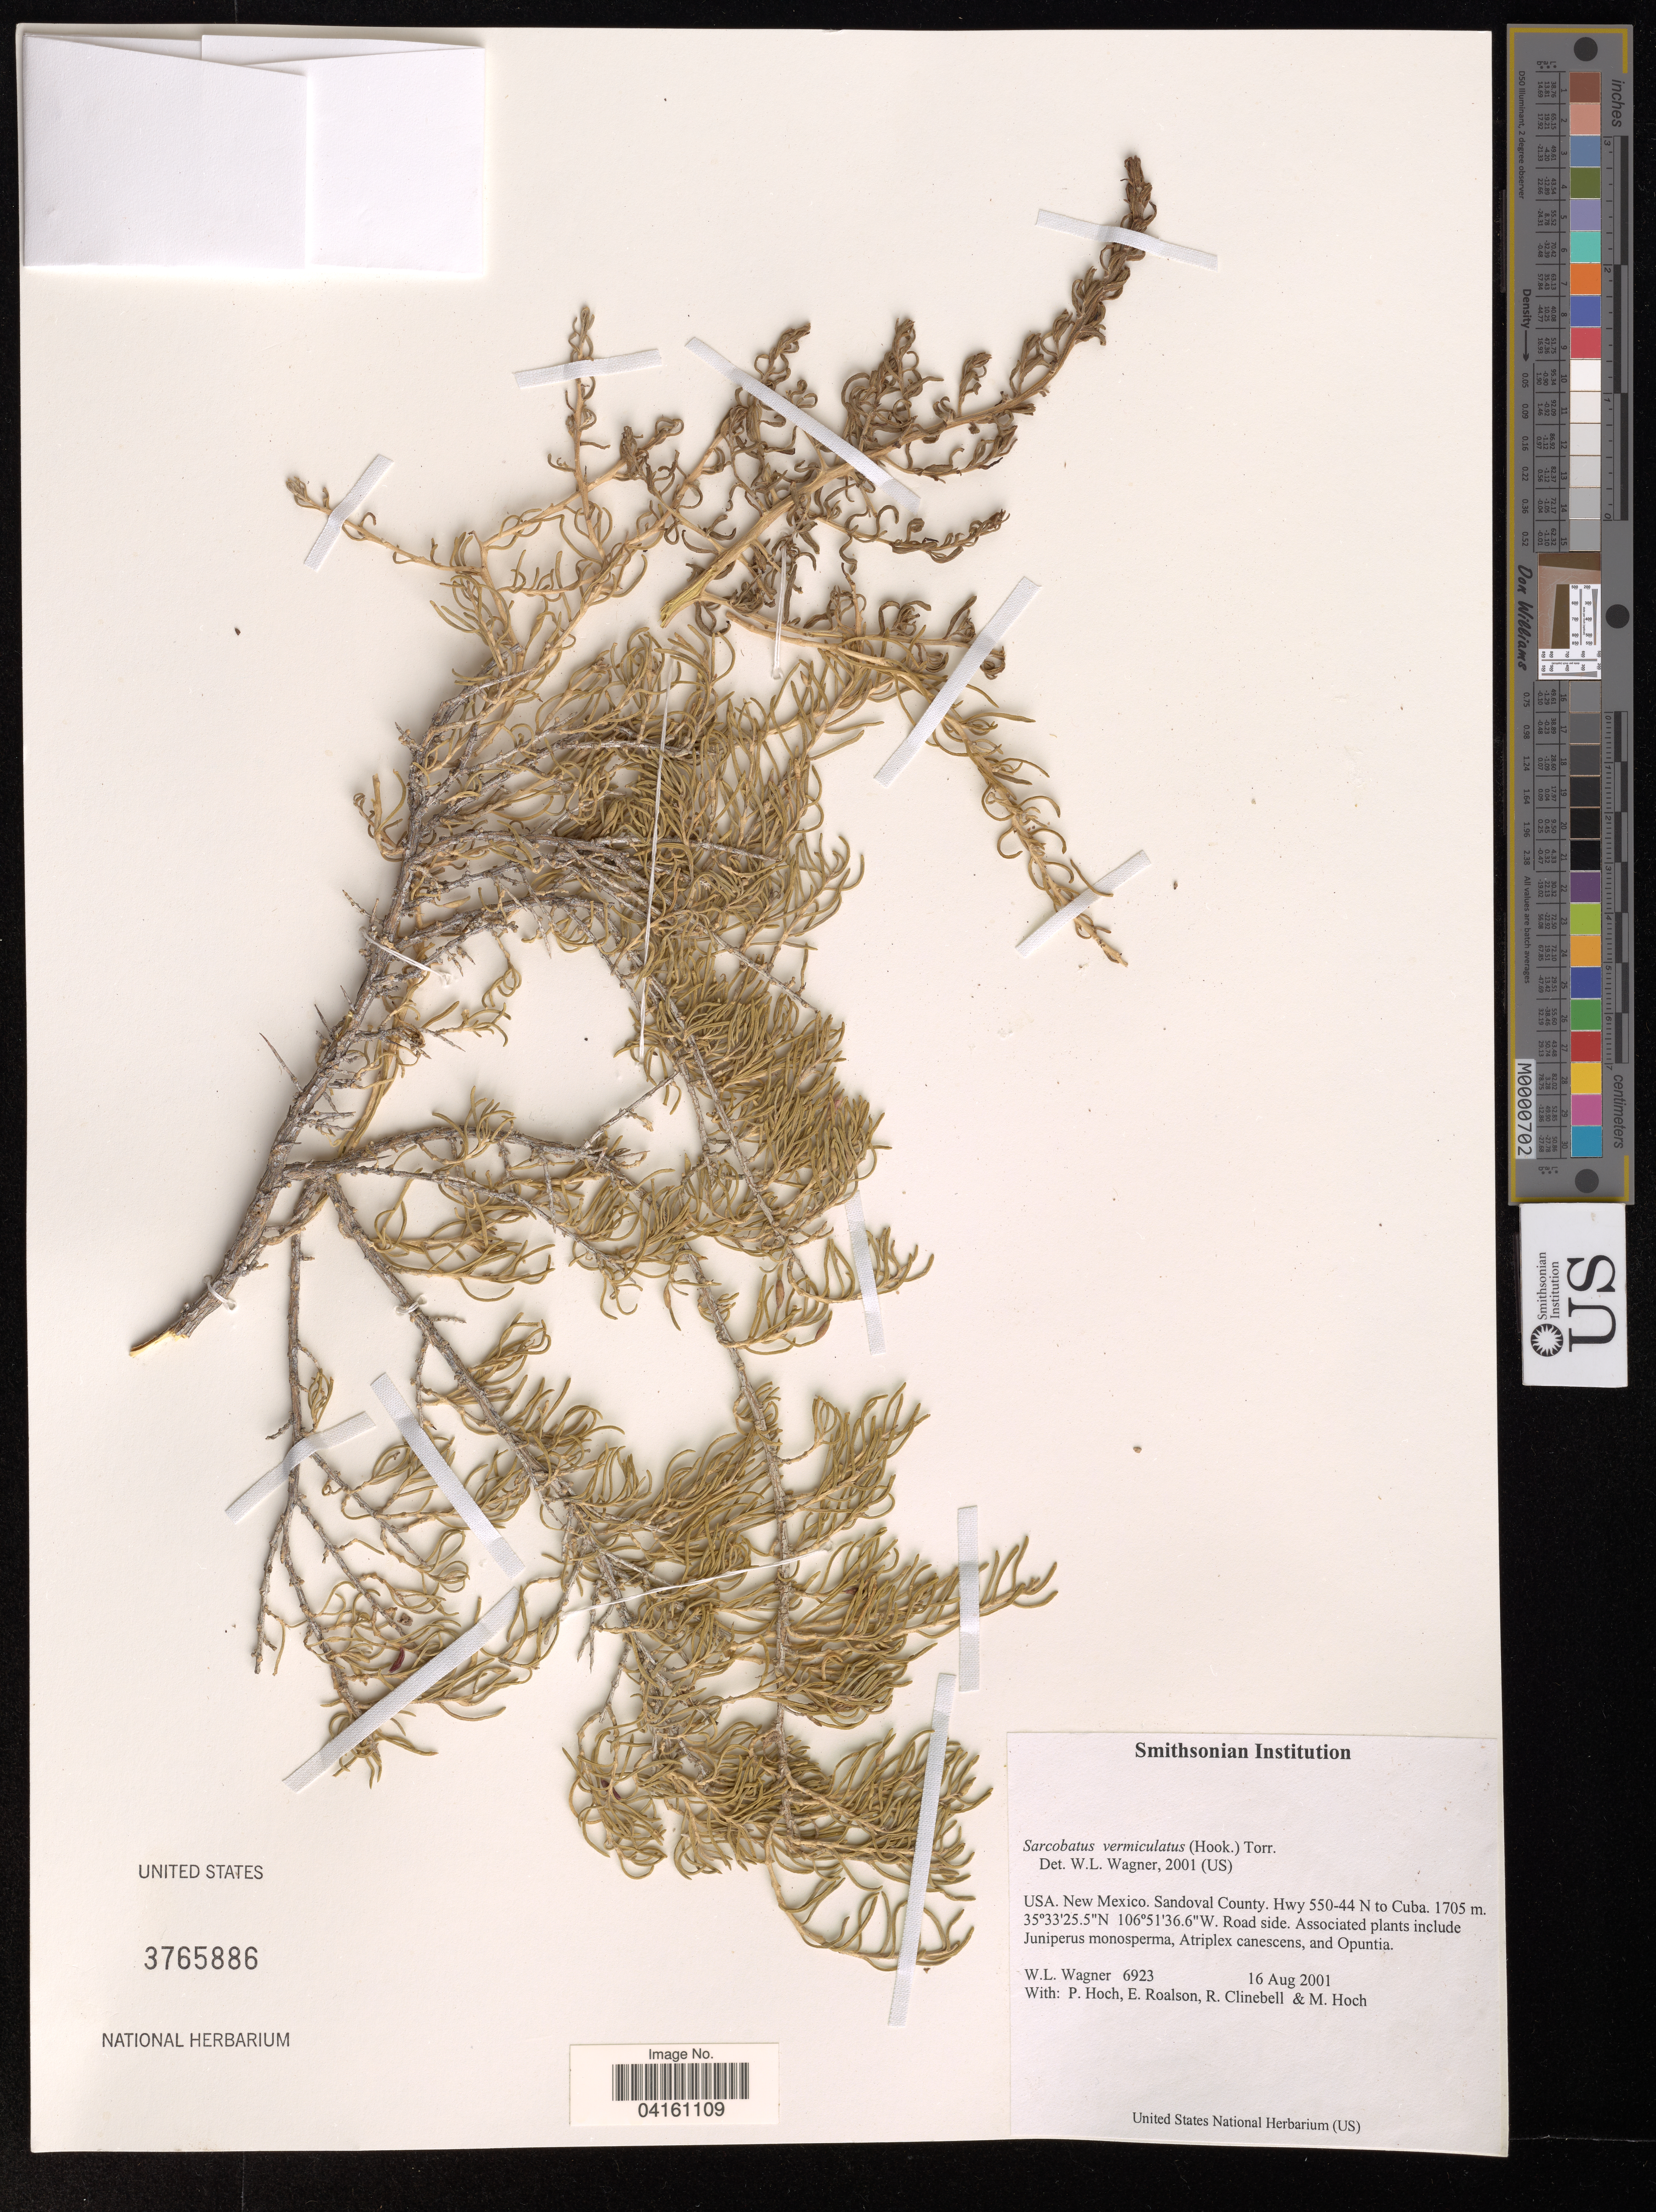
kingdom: Plantae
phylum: Tracheophyta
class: Magnoliopsida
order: Caryophyllales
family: Sarcobataceae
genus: Sarcobatus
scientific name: Sarcobatus vermiculatus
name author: (Hook.) Torr.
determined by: Wagner, W. L., (BOT), Smithsonian Institution - National Museum of Natural History (UNITED STATES)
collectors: W. L. Wagner, P. C. Hoch, E. H. Roalson, R. Clinebell & M. Hoch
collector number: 6923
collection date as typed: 16 Aug 2001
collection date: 2001-08-16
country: United States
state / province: New Mexico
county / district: Sandoval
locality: Hwy 550-44 N to Cuba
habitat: Road side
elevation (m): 1705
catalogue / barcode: US 3765886